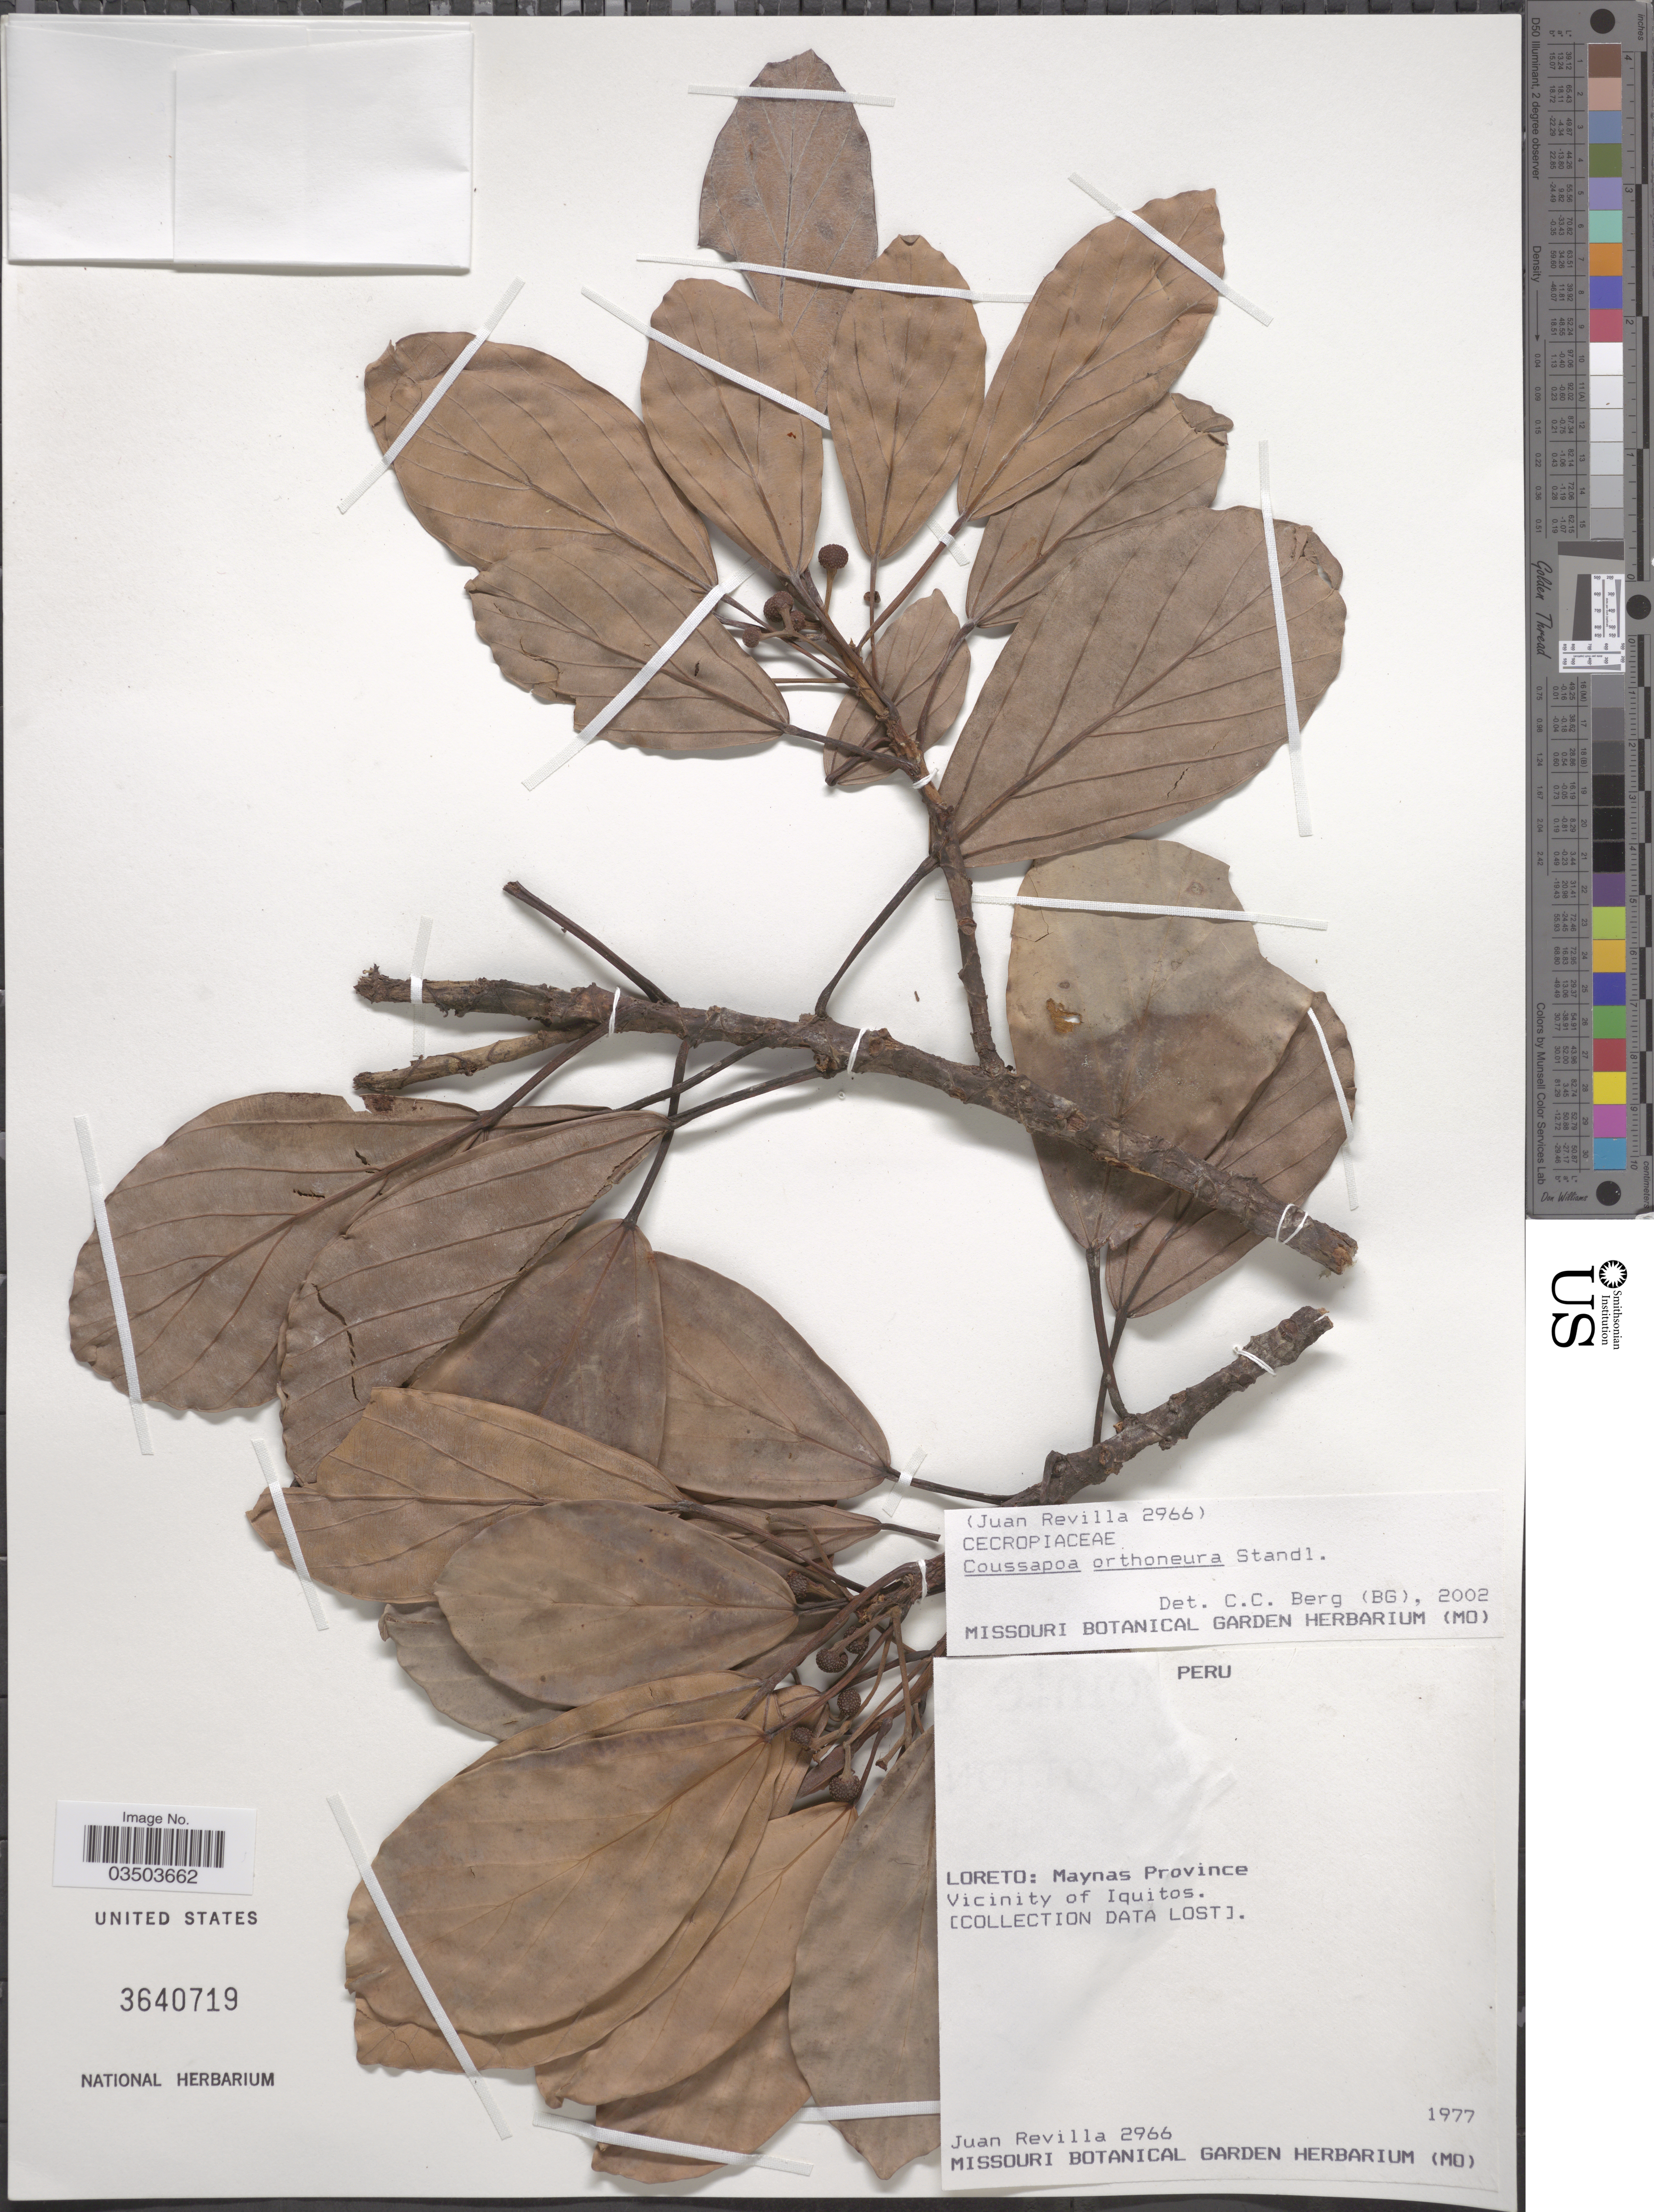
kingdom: Plantae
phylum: Tracheophyta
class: Magnoliopsida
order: Rosales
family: Urticaceae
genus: Coussapoa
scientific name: Coussapoa orthoneura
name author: Standl.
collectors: J. Revilla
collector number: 2966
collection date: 1977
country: Peru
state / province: Loreto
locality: Maynas Province. Vicinity of Iquitos.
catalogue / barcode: US 3640719